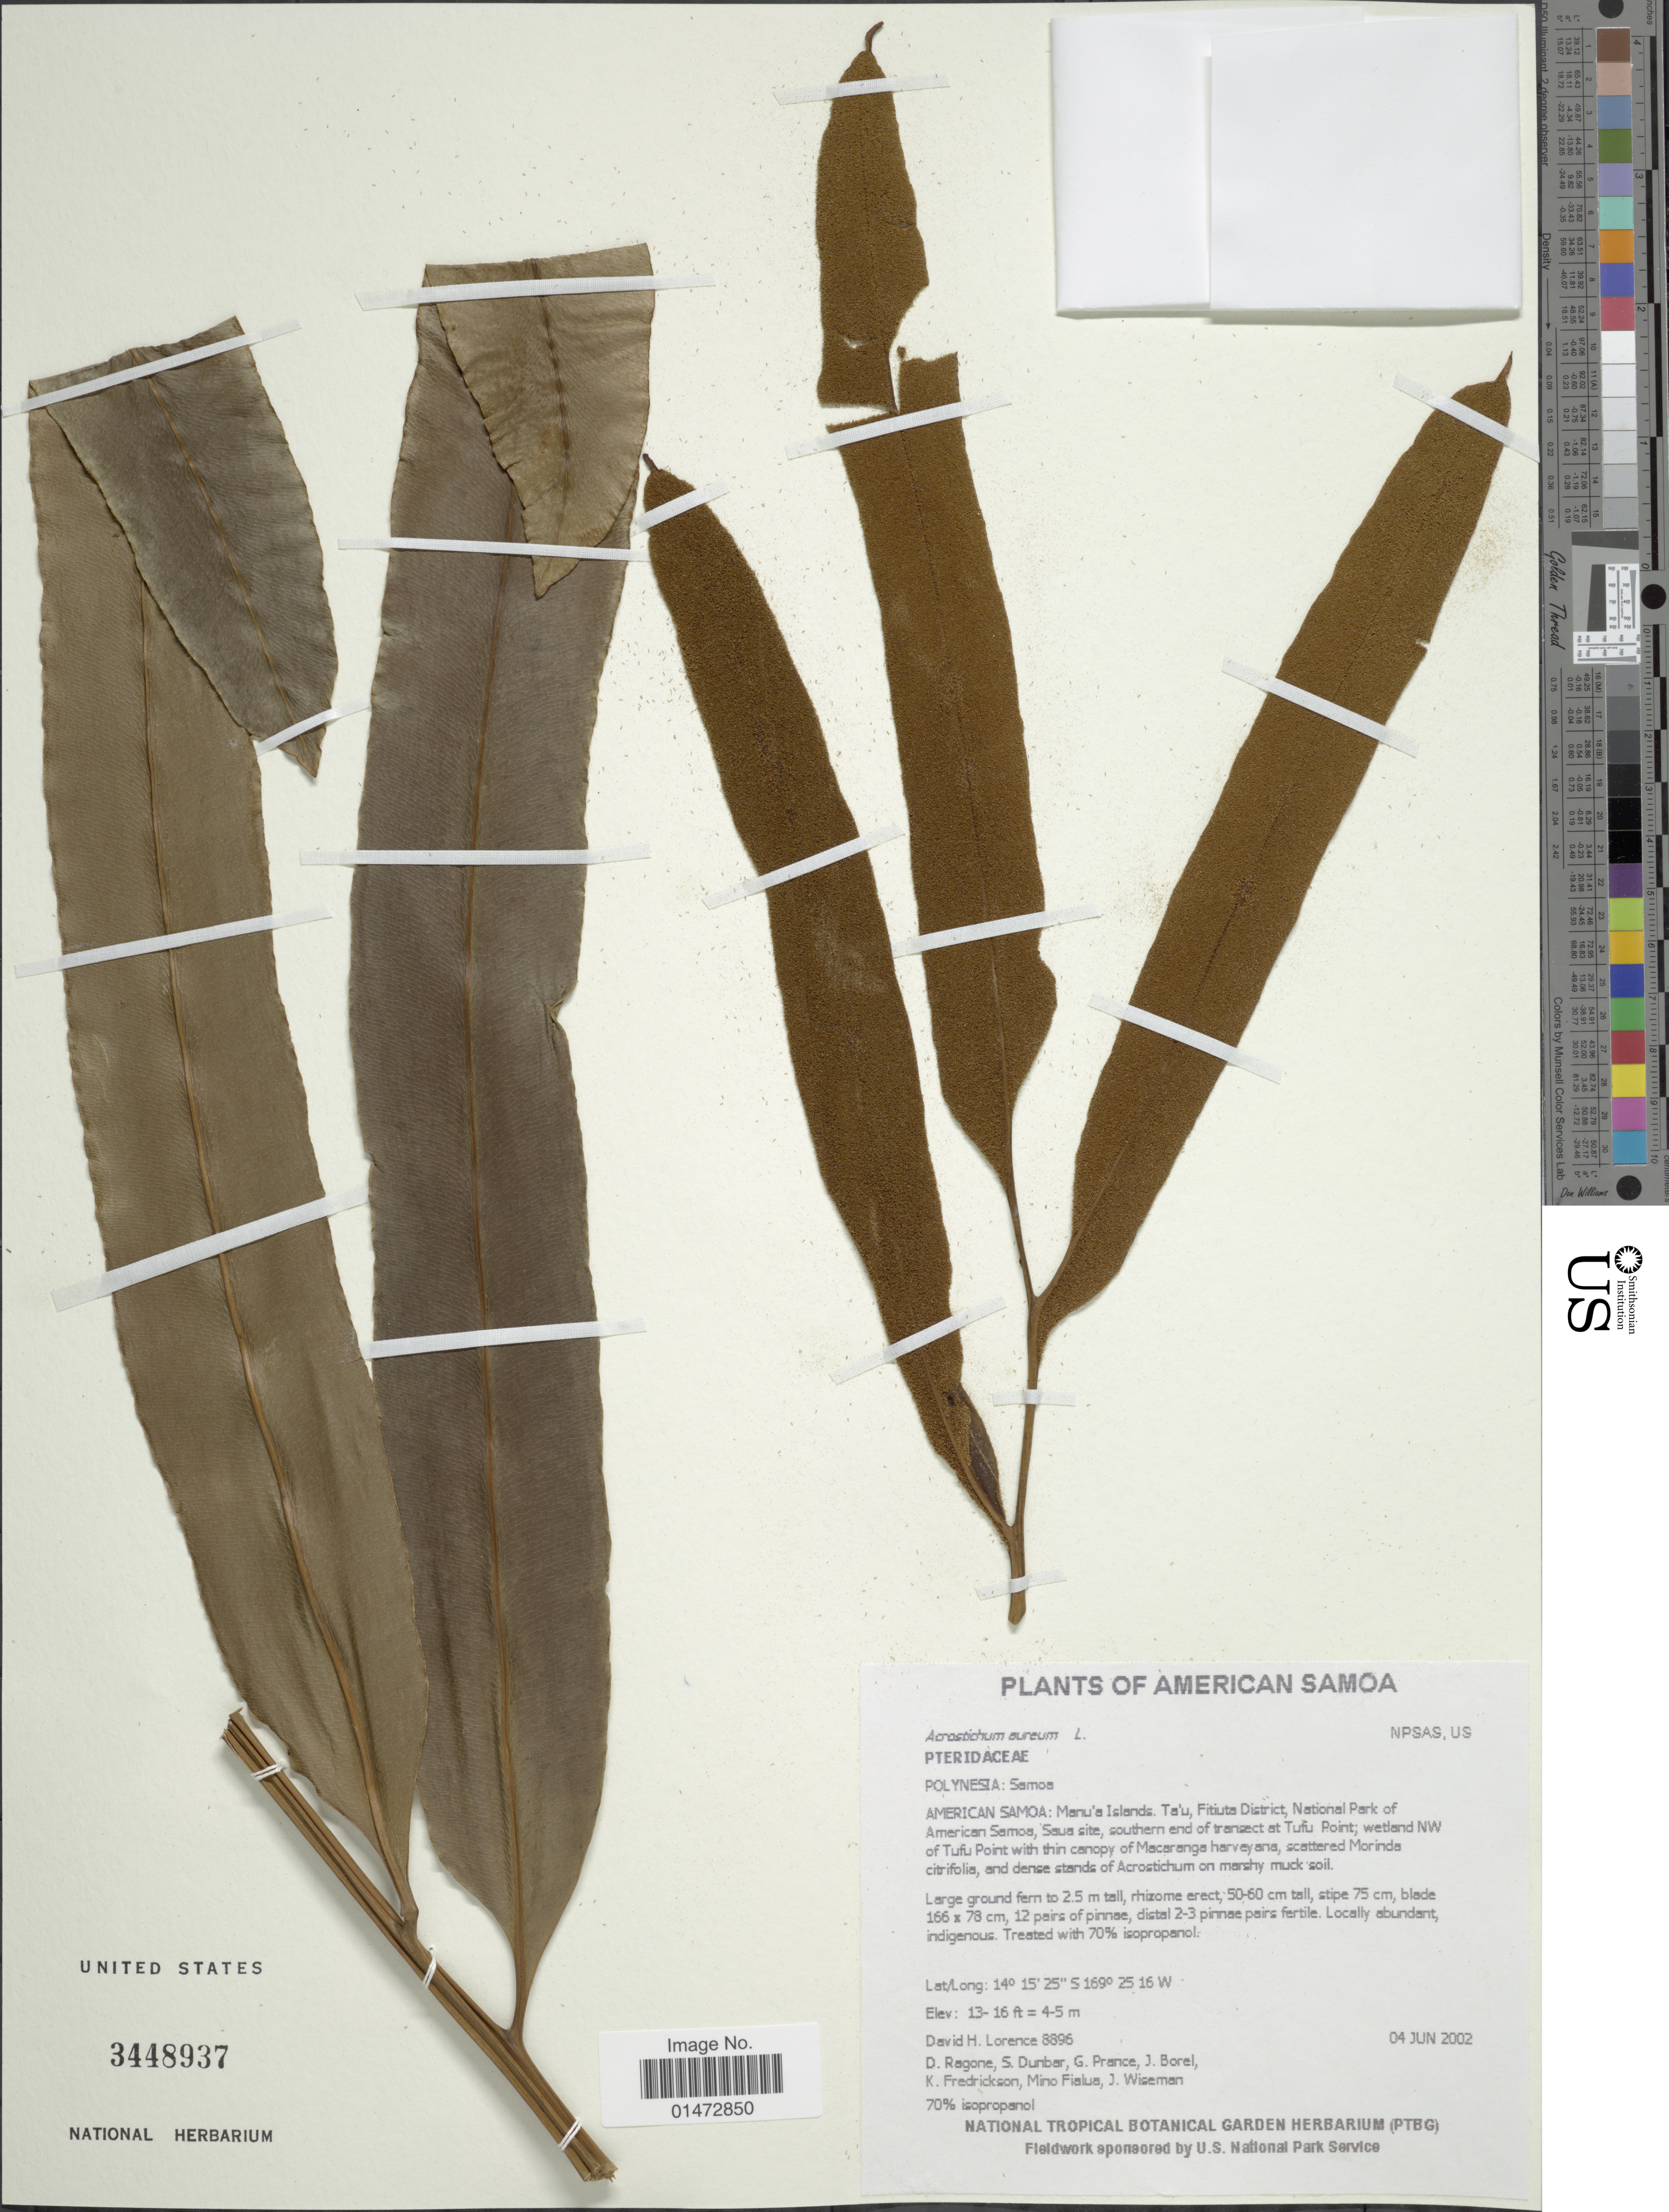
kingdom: Plantae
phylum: Tracheophyta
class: Polypodiopsida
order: Polypodiales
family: Pteridaceae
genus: Acrostichum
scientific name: Acrostichum aureum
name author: L.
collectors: D. Lorence, D. Ragone, S. Dunbar, G. T. Prance & et al.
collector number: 8896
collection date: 2002-06-04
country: American Samoa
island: Tau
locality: Polynesia: Samoa. Manu'a Islands. Ta'u, Fitiuta District, National Park of American Samoa, Saua site, southern end of transect at Tufu Point; wetland NW of Tufu Point with thin canopy of Macaranga harveyana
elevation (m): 4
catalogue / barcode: US 3448937